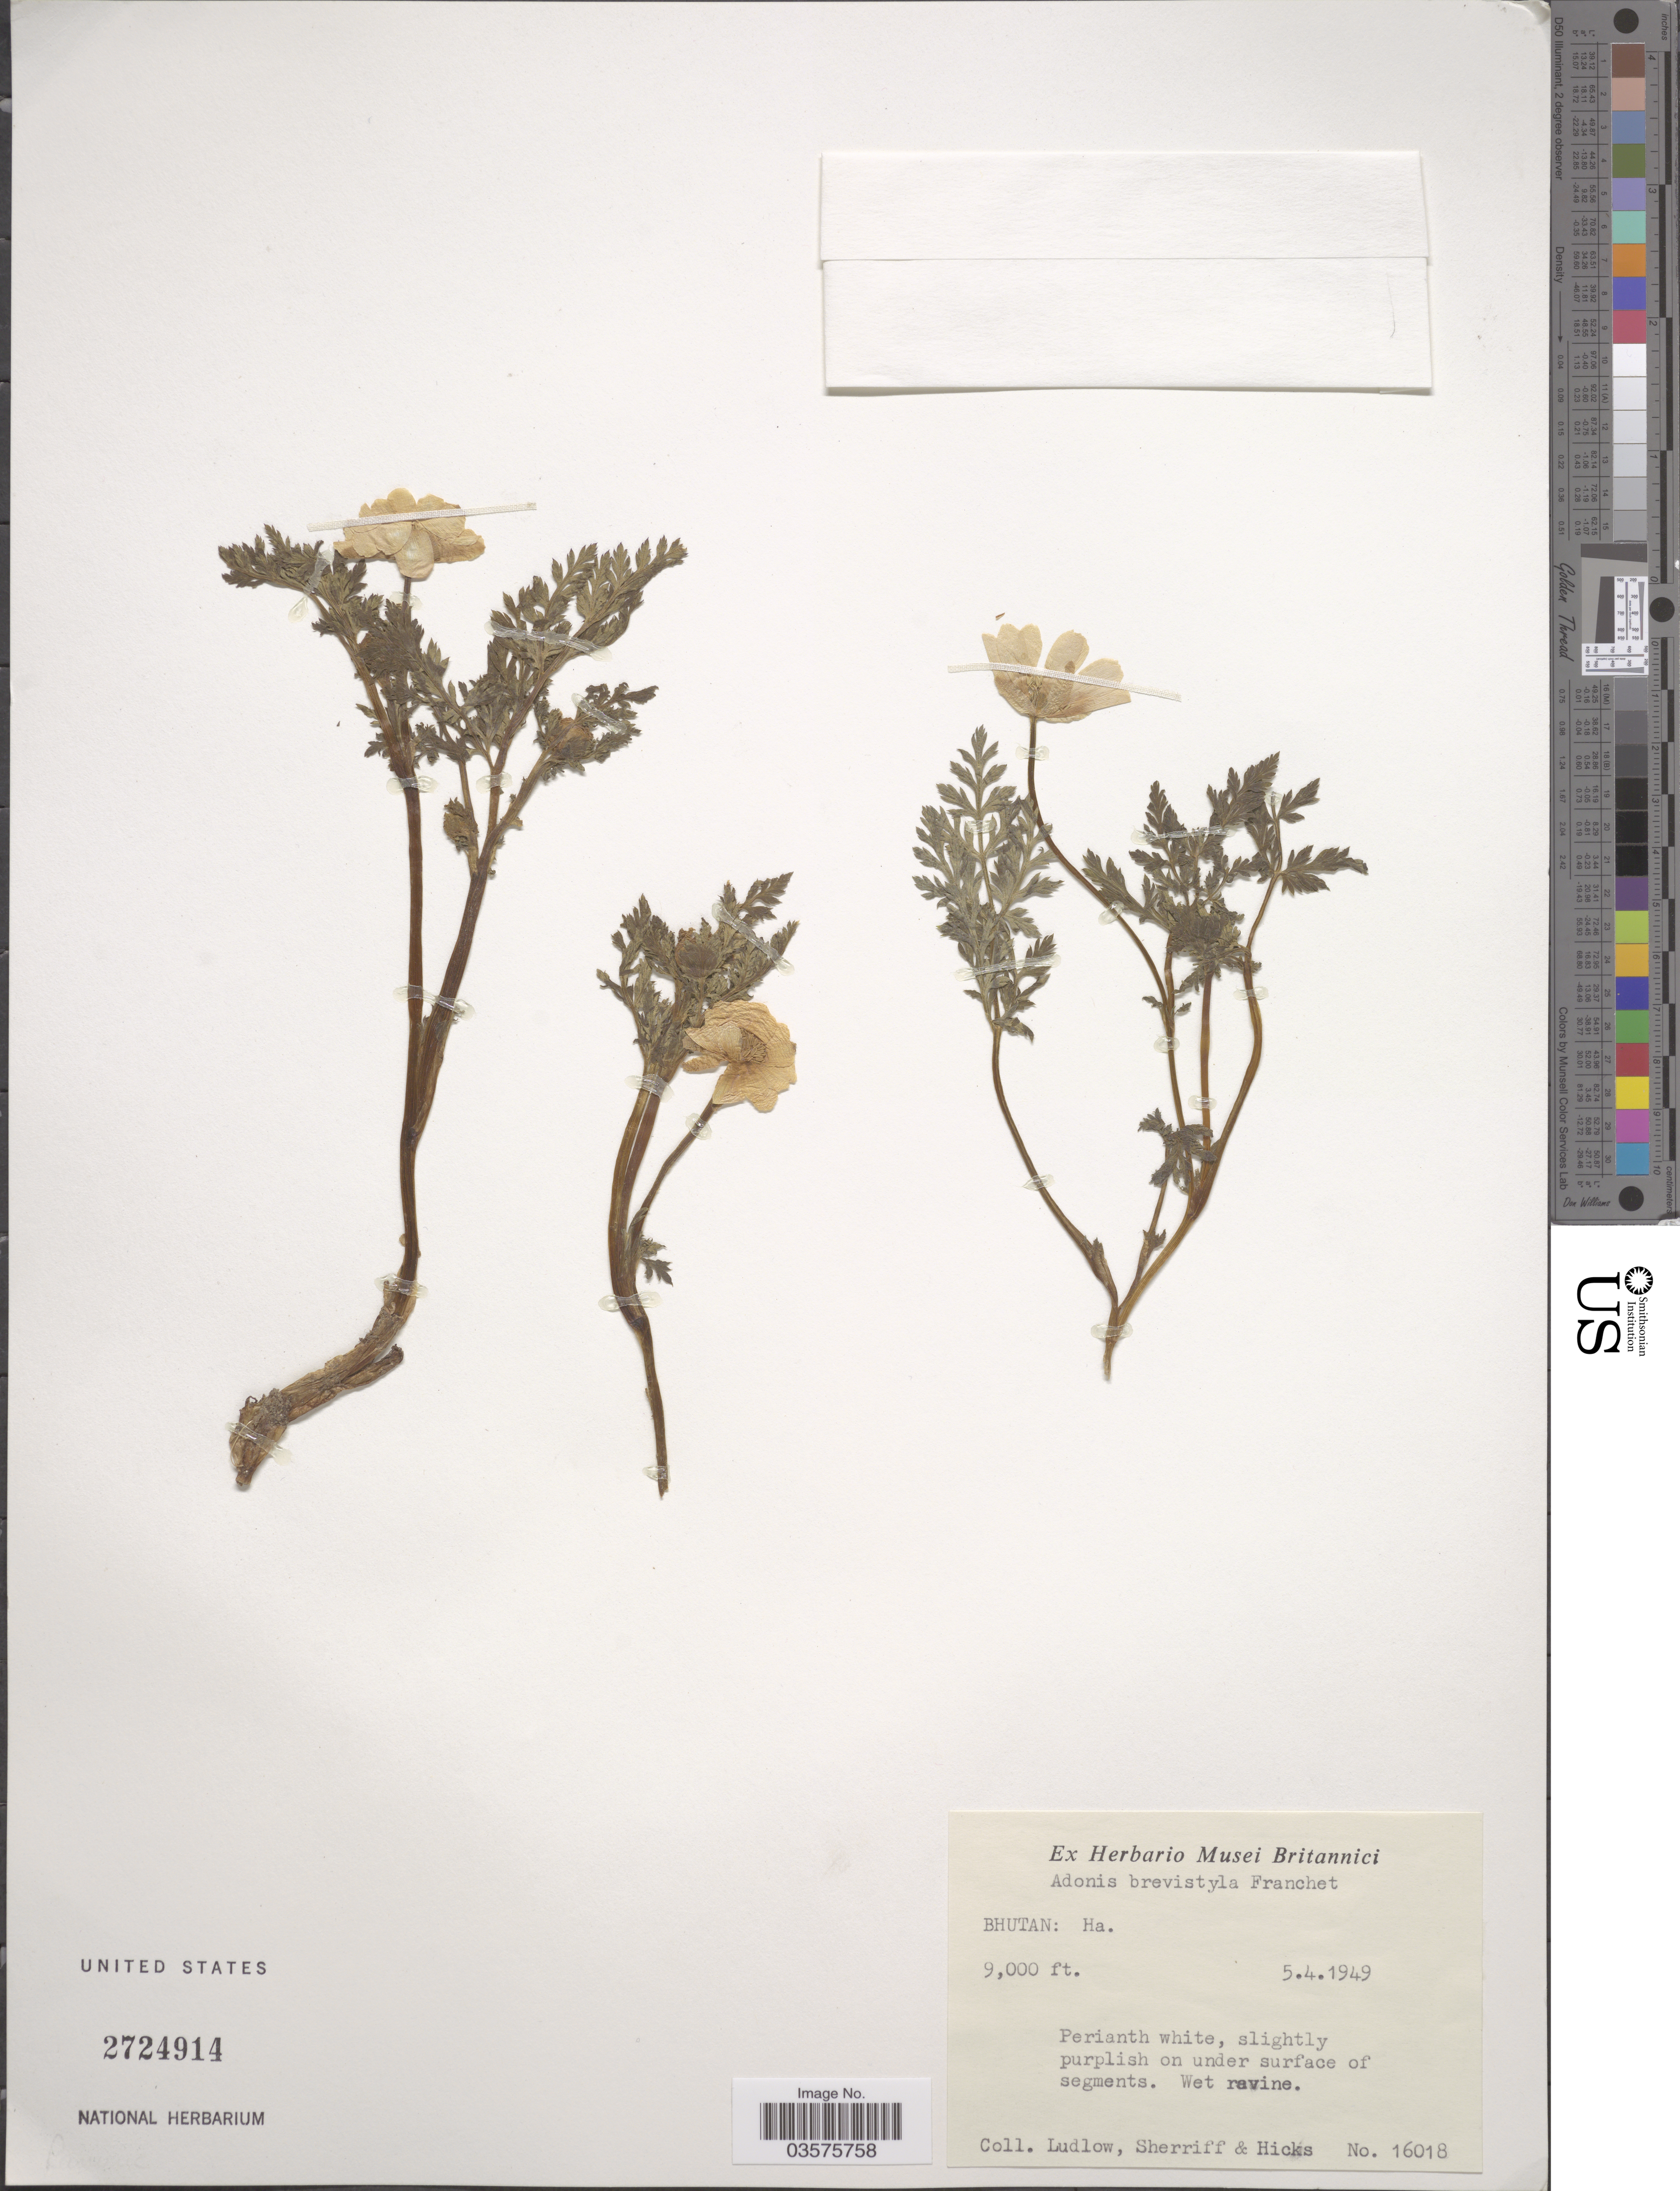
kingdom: Plantae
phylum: Tracheophyta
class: Magnoliopsida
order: Ranunculales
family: Ranunculaceae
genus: Adonis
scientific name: Adonis brevistyla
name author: Franch.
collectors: -. Ludlow, Sherriff & -. Hicks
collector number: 16018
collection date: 1949-04-05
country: Bhutan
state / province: Haa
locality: Ha.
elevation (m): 2743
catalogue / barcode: US 2724914